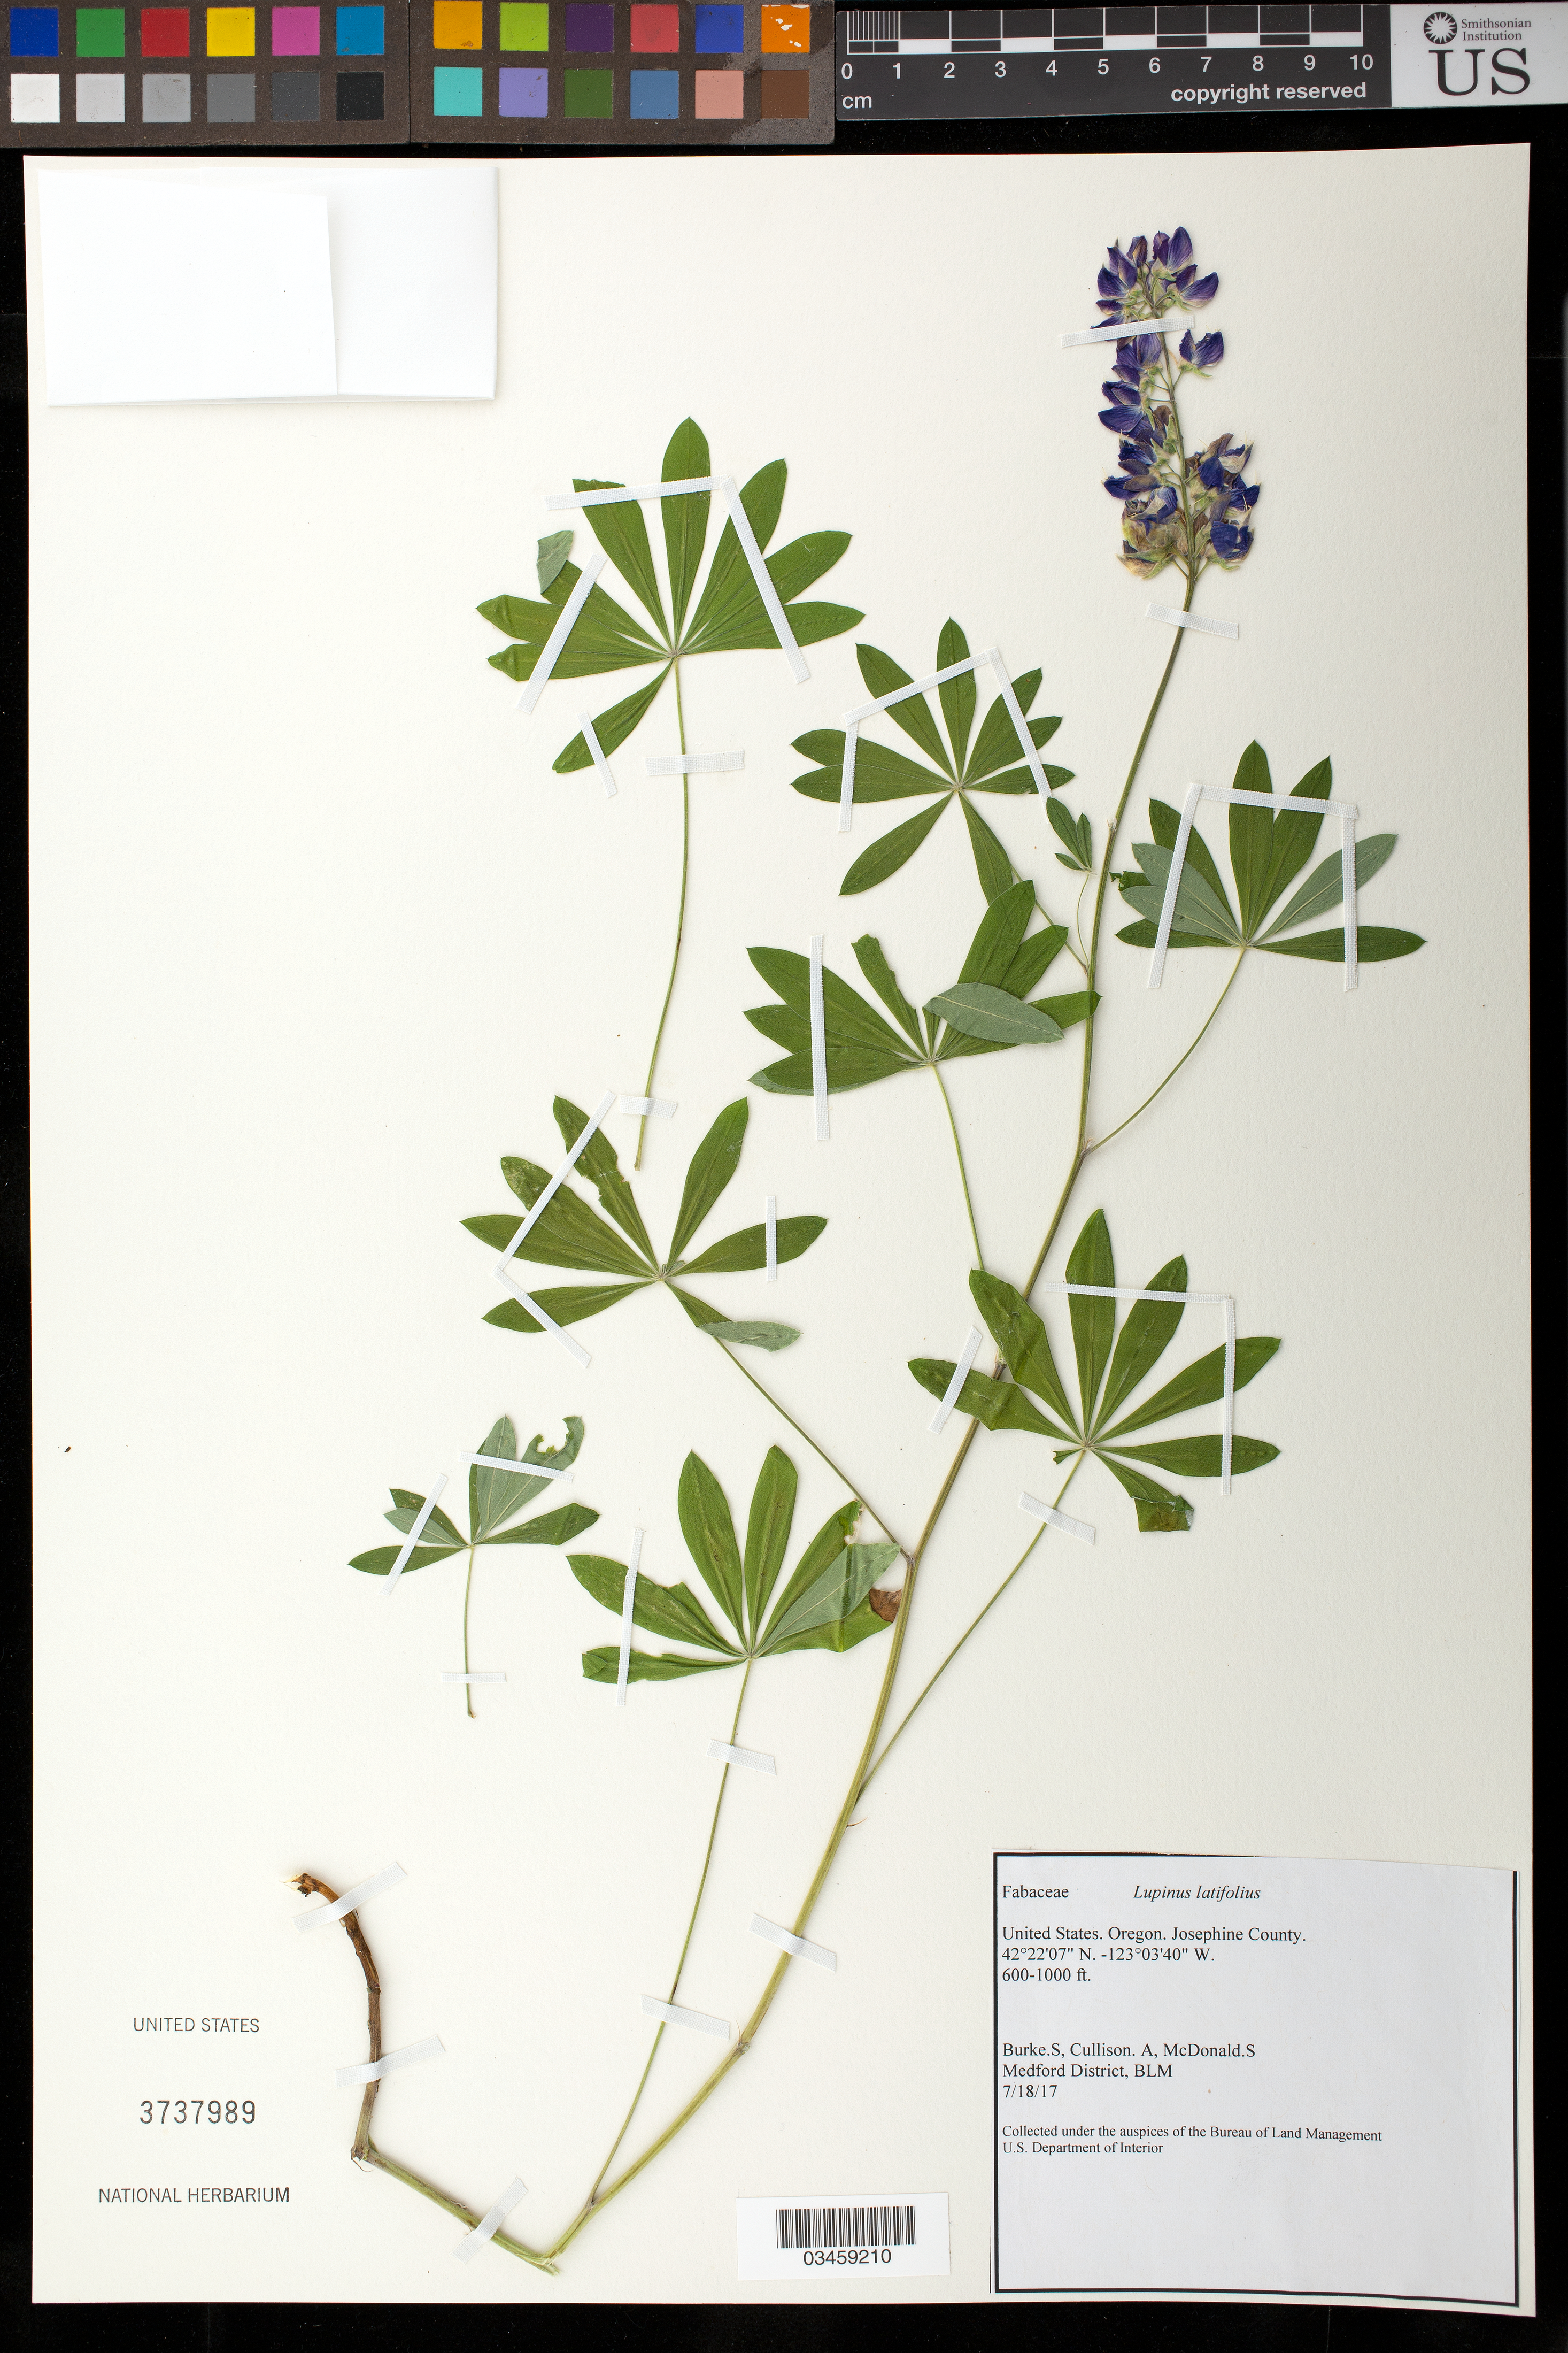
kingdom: Plantae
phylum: Tracheophyta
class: Magnoliopsida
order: Fabales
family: Fabaceae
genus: Lupinus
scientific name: Lupinus latifolius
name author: Lindl. ex J. Agardh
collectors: S. Burke, A. Cullison & S. McDonald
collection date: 2017-07-18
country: United States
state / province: Oregon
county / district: Josephine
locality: Medford District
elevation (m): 183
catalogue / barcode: US 3737989